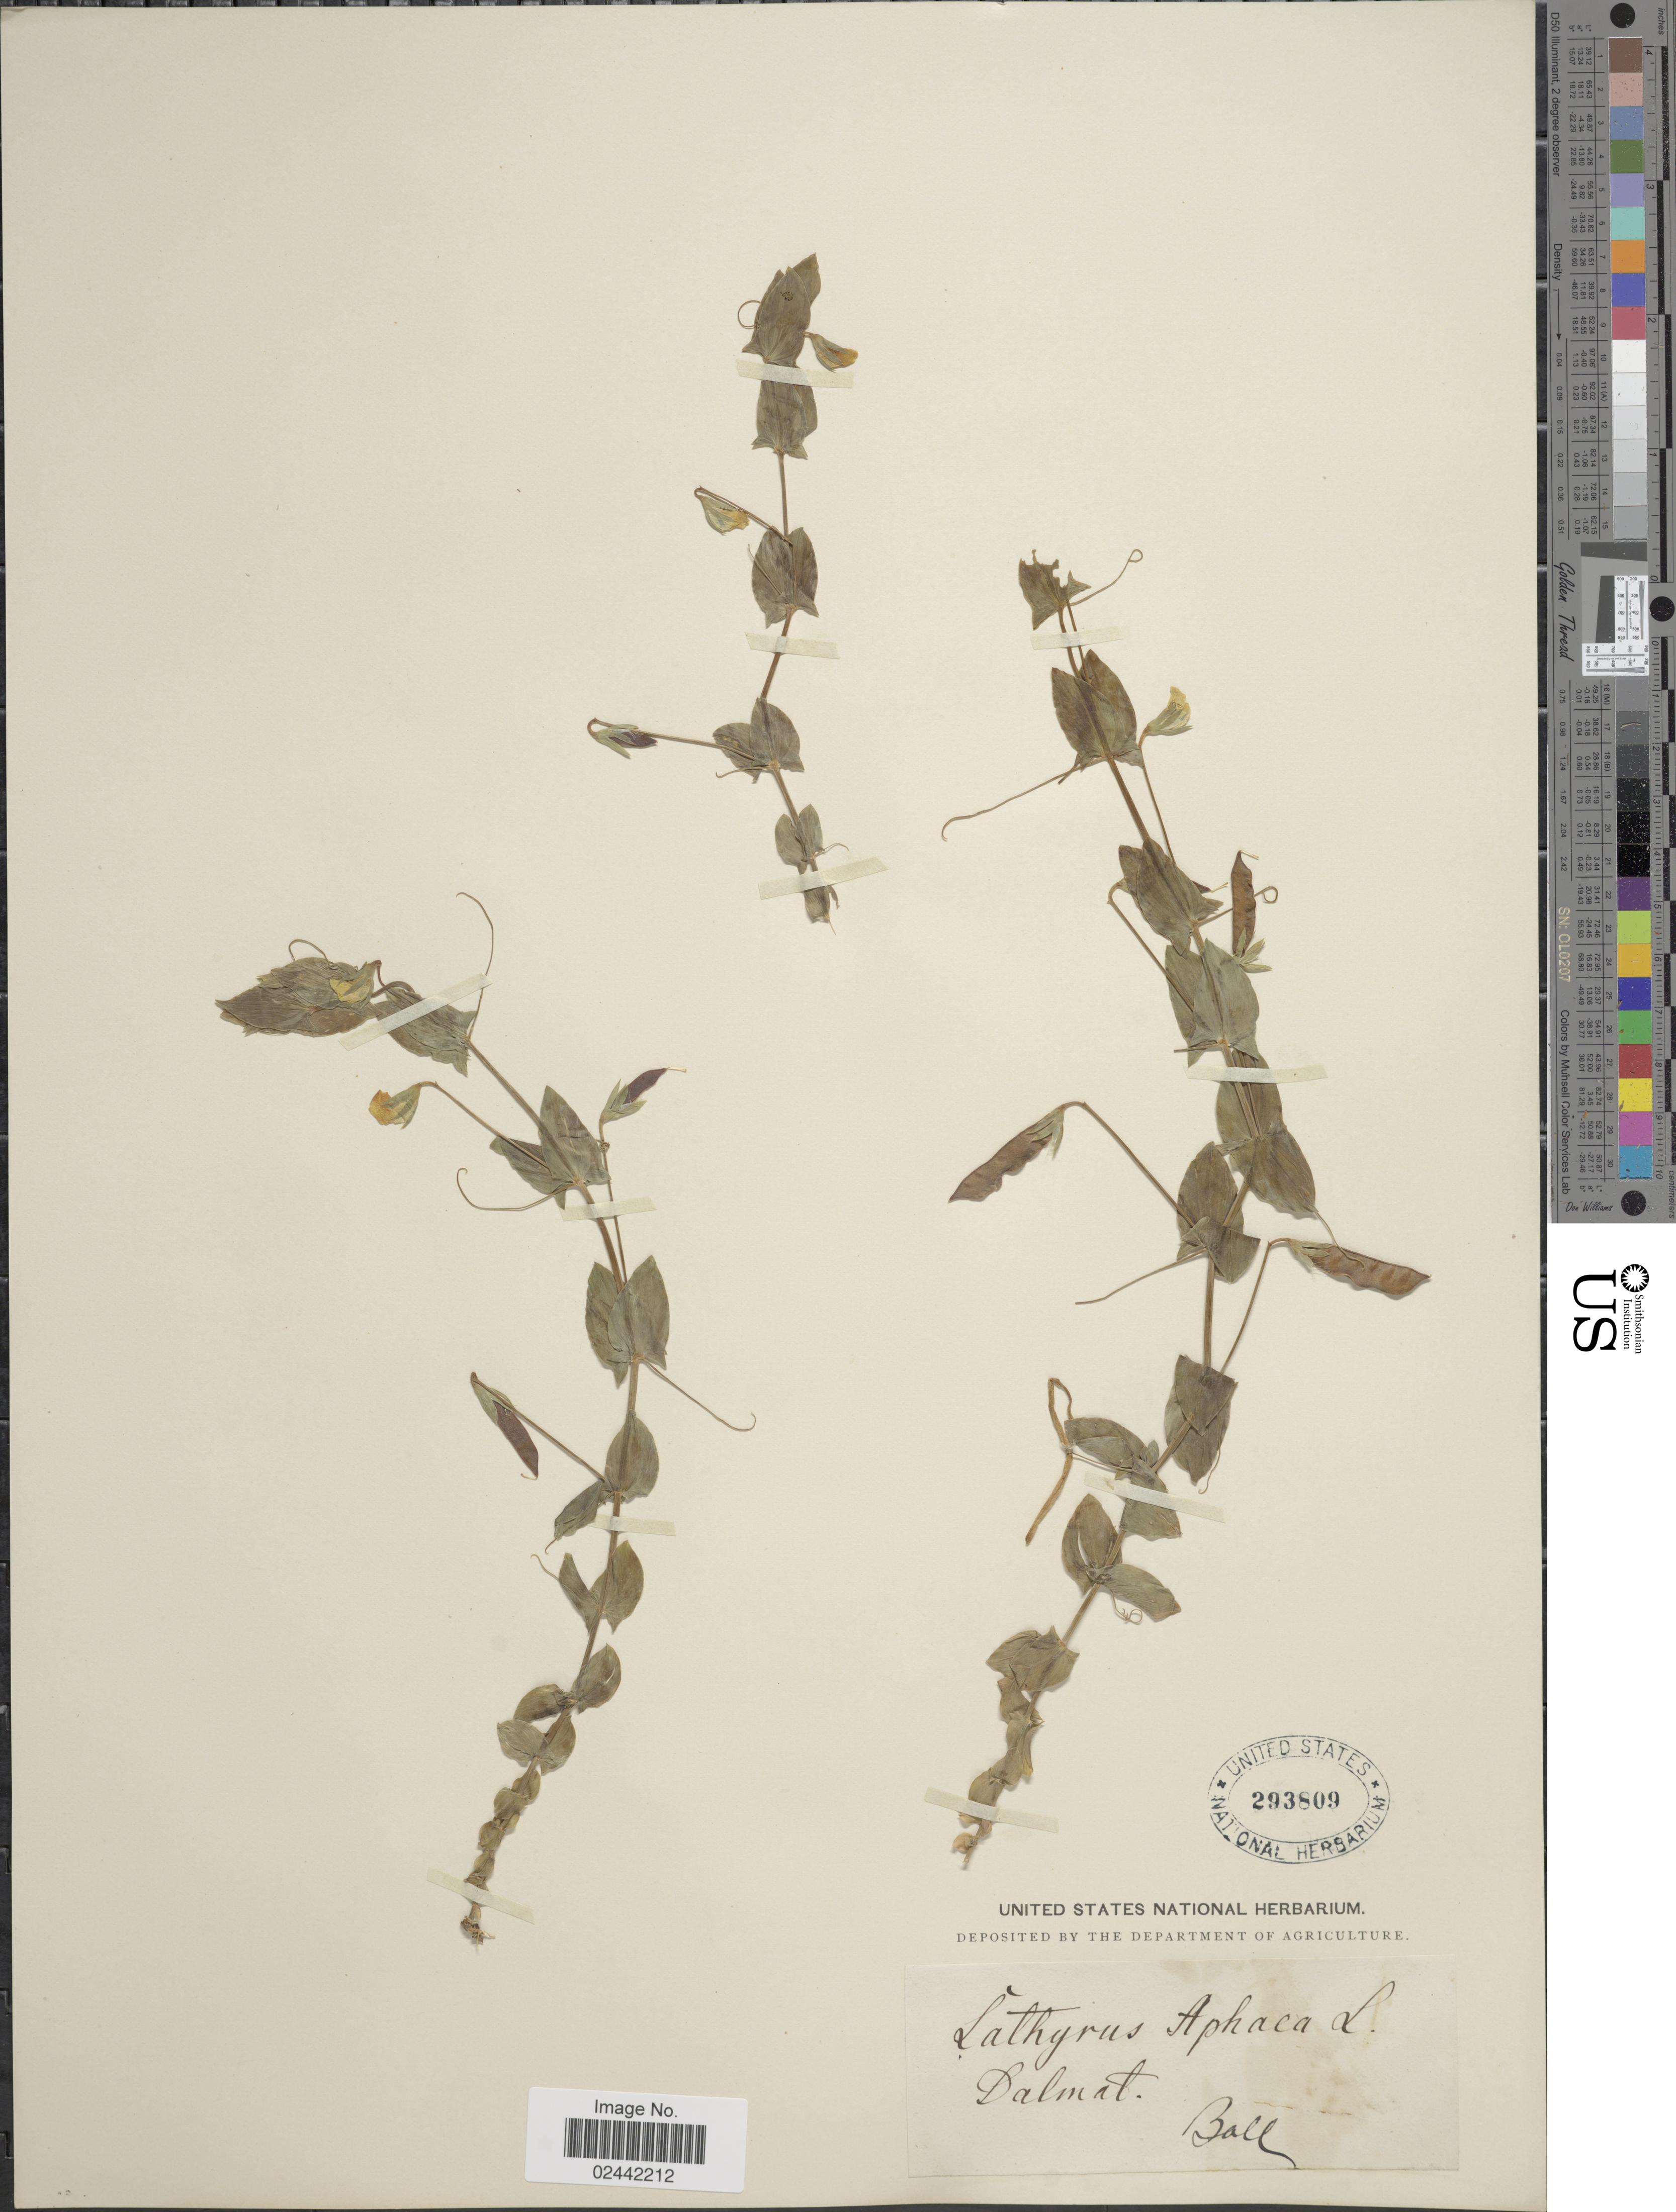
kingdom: Plantae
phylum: Tracheophyta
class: Magnoliopsida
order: Fabales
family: Fabaceae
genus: Lathyrus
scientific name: Lathyrus aphaca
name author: L.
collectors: -- Ball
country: Croatia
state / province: Split-Dalmatia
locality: Dalmtat.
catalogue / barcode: US 293809